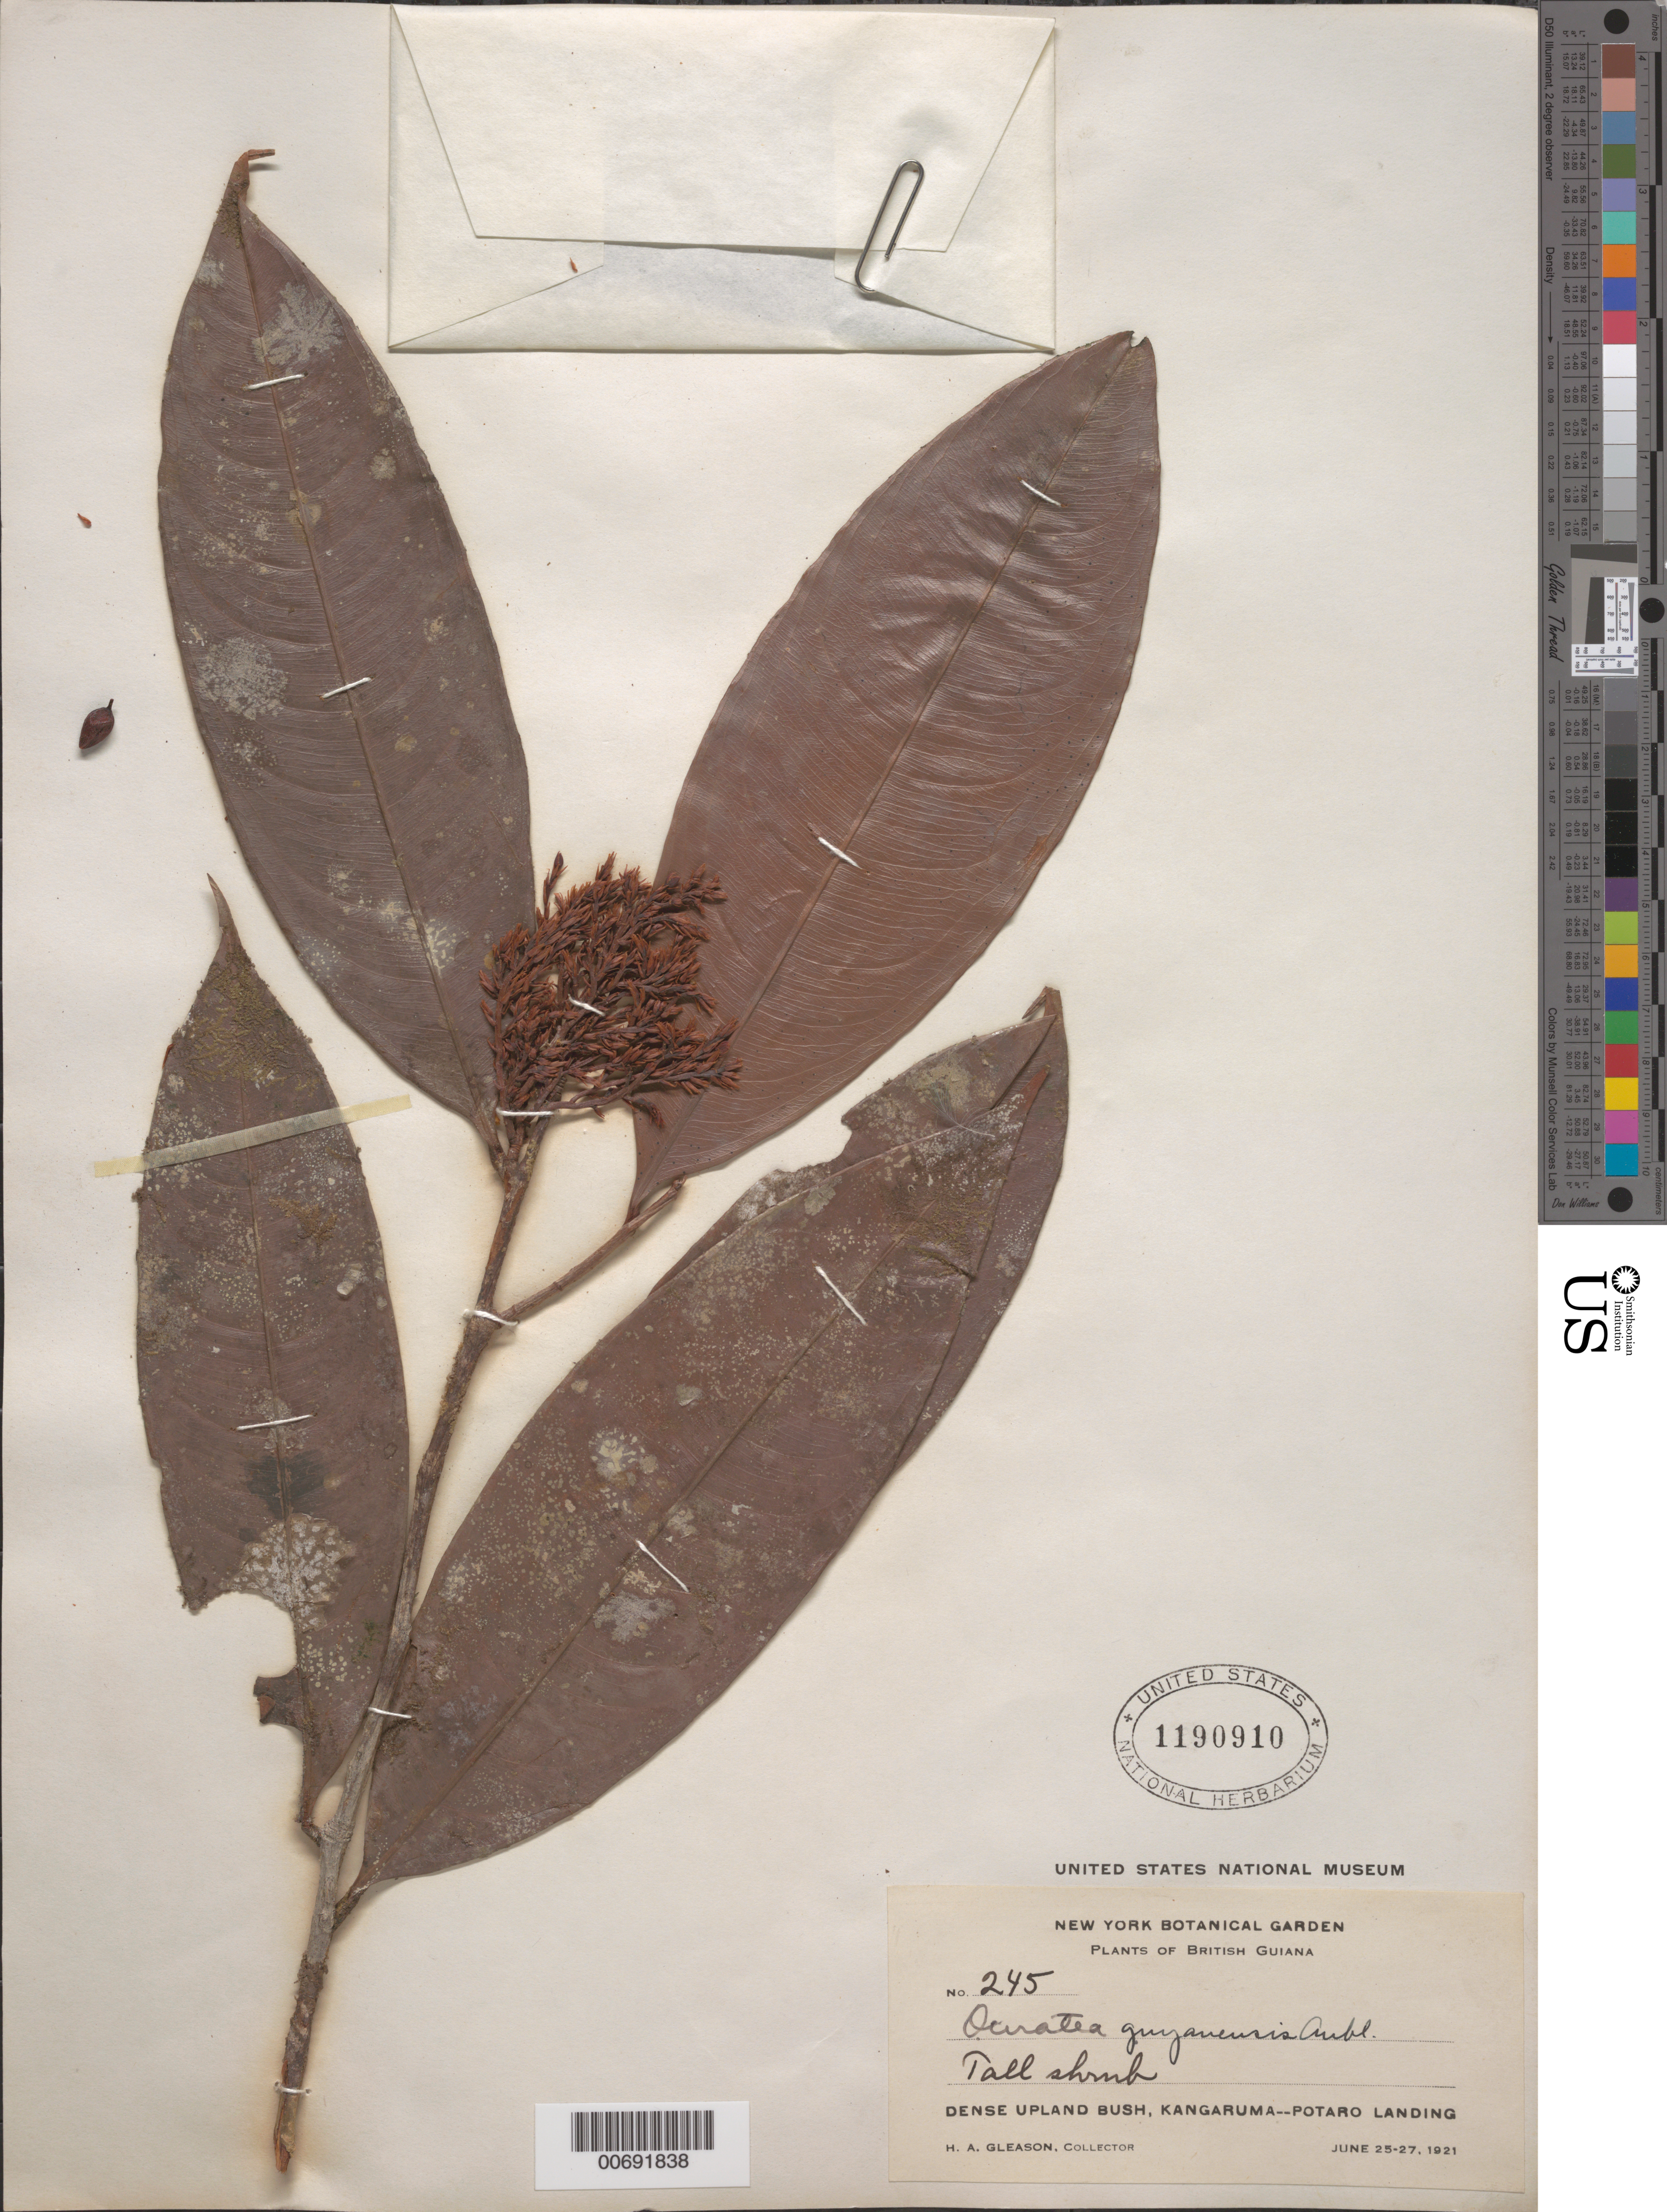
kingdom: Plantae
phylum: Tracheophyta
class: Magnoliopsida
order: Malpighiales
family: Ochnaceae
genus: Ouratea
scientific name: Ouratea guianensis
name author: Aubl.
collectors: H. A. Gleason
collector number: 245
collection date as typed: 25-Jun-21 to 27-Jun-21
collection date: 1921-06-25/1921-06-27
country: Guyana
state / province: Potaro-Siparuni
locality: Kangaruma, Potaro Landing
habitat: Dense upland bush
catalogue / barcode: US 1190910